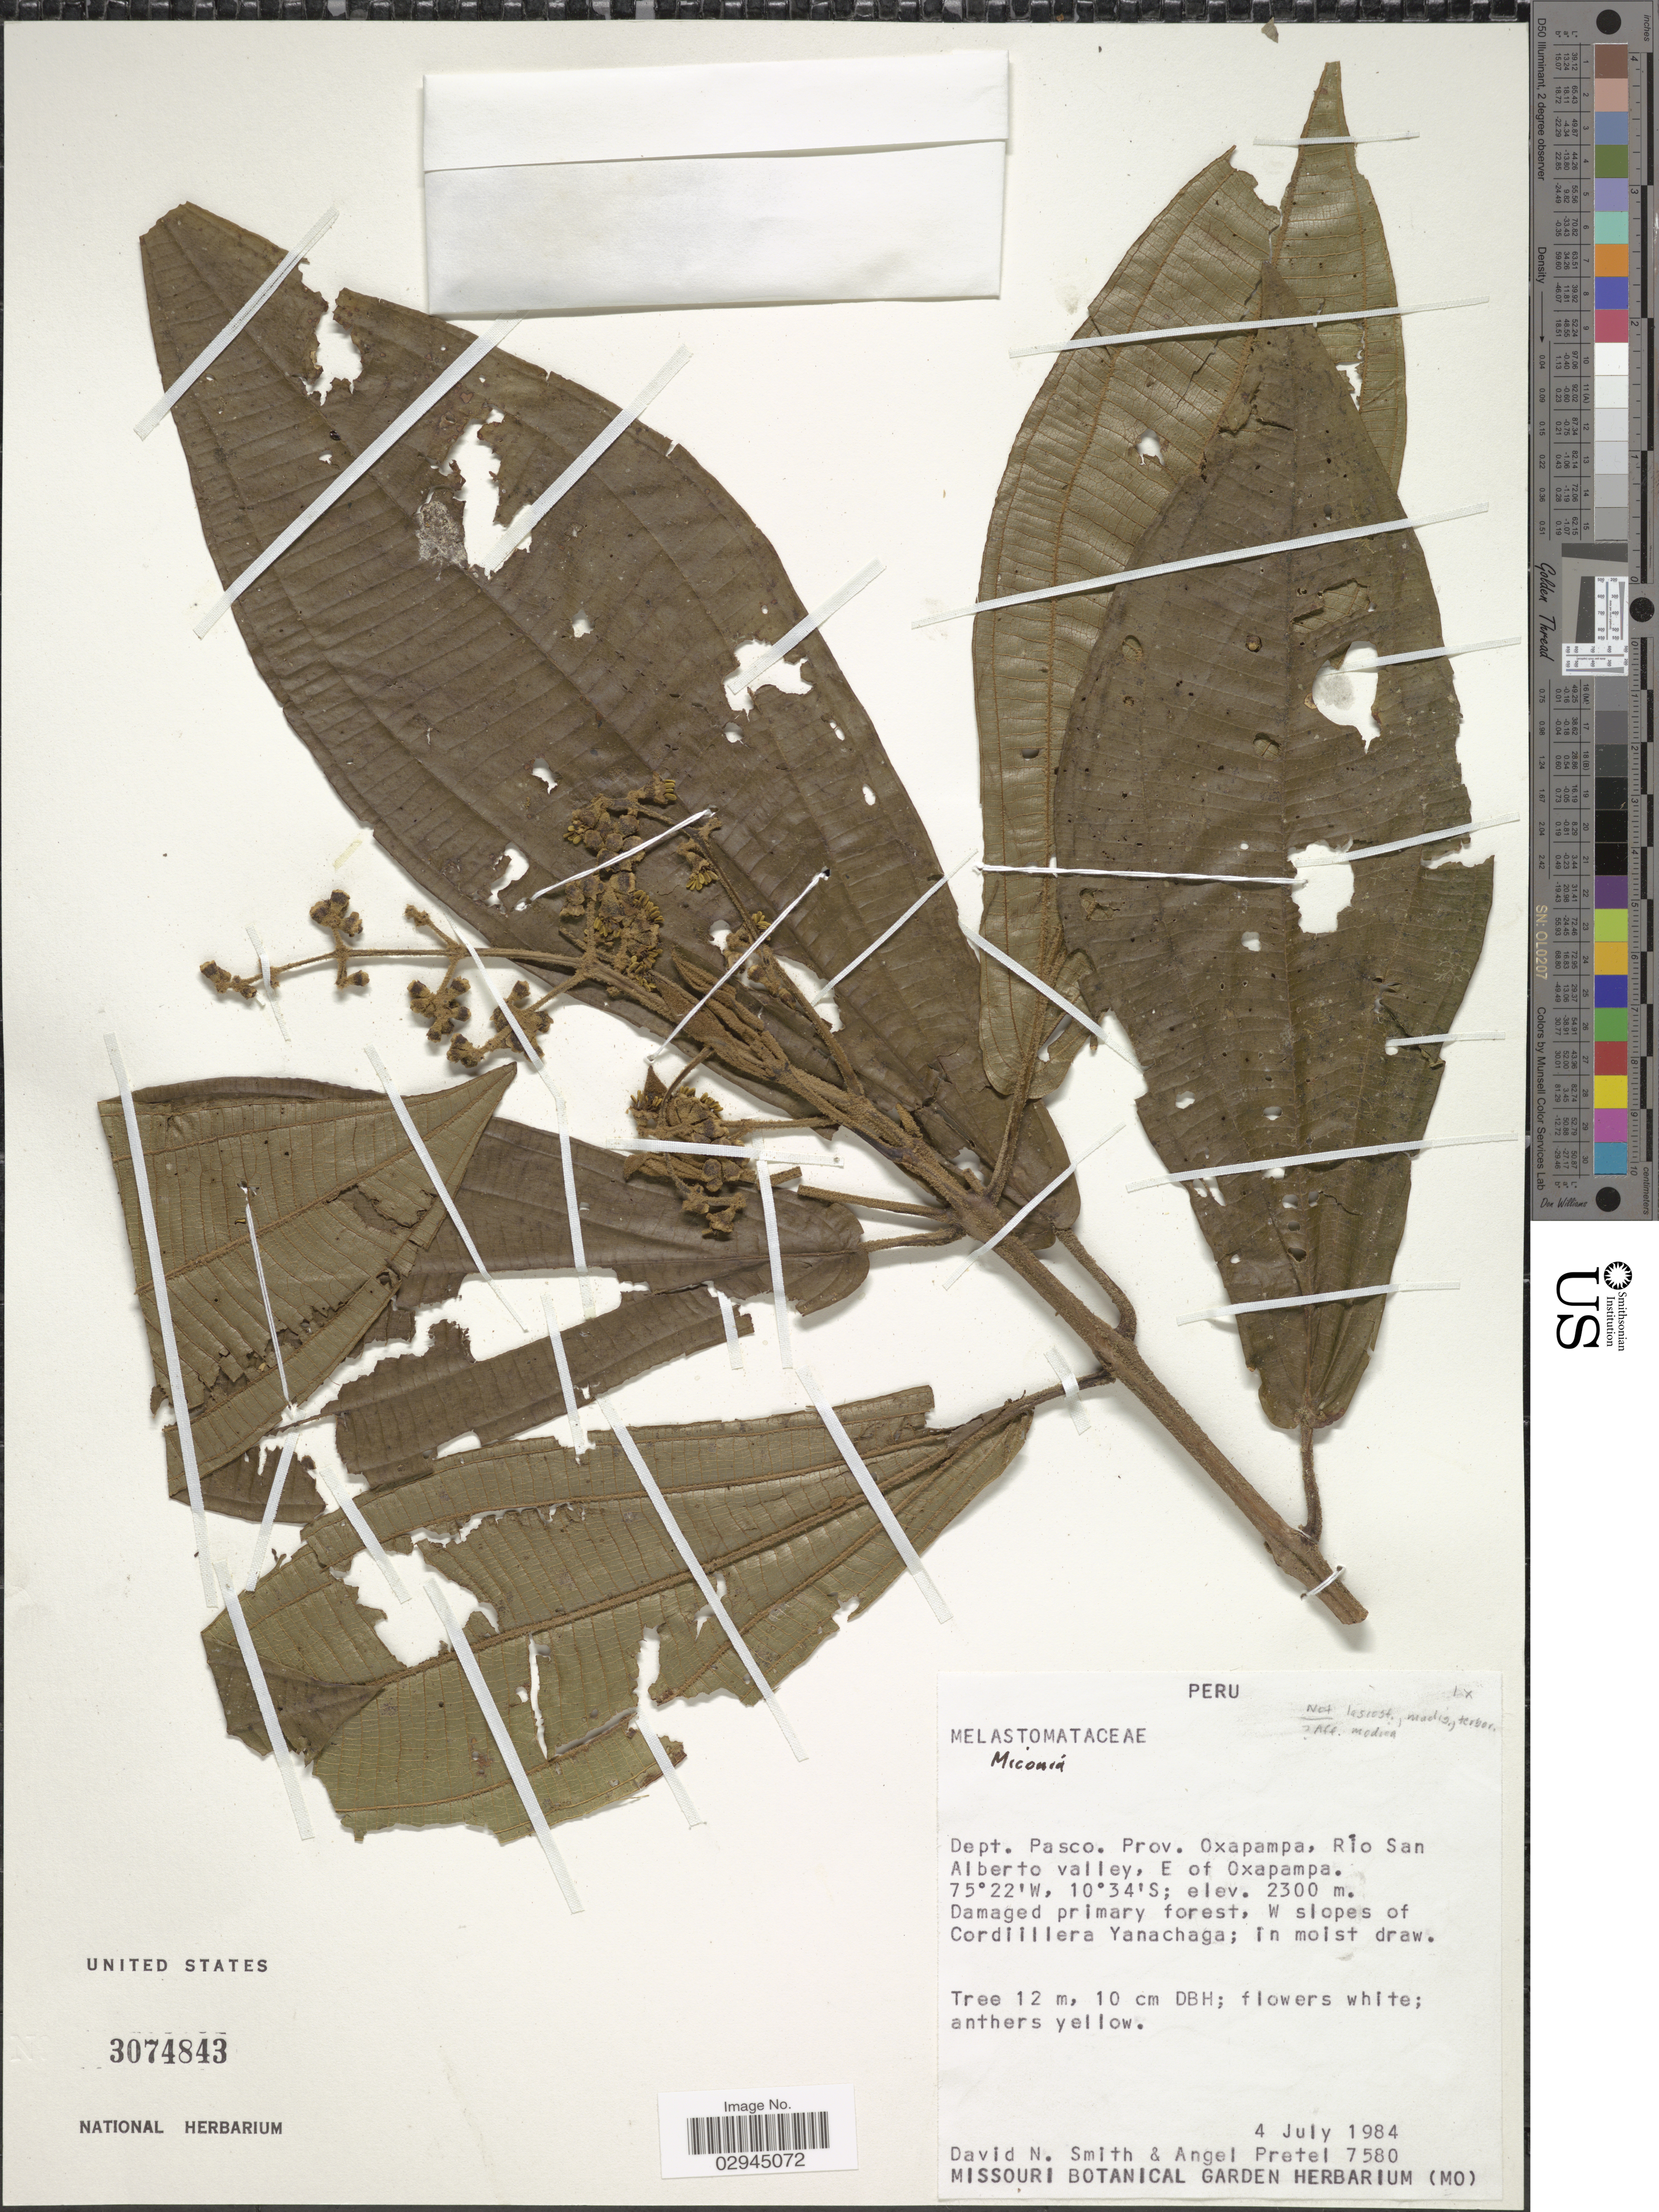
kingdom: Plantae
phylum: Tracheophyta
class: Magnoliopsida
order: Myrtales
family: Melastomataceae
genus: Miconia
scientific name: Miconia sp.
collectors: D. Smith & A. Pretel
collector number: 7580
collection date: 1984-07-04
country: Peru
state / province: Pasco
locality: Dept. Pasco. Prov. Oxapampa, Río San Alberto valley, E of Oxapampa. W slopes of Cordillera Yanachaga.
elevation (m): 2300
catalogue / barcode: US 3074843